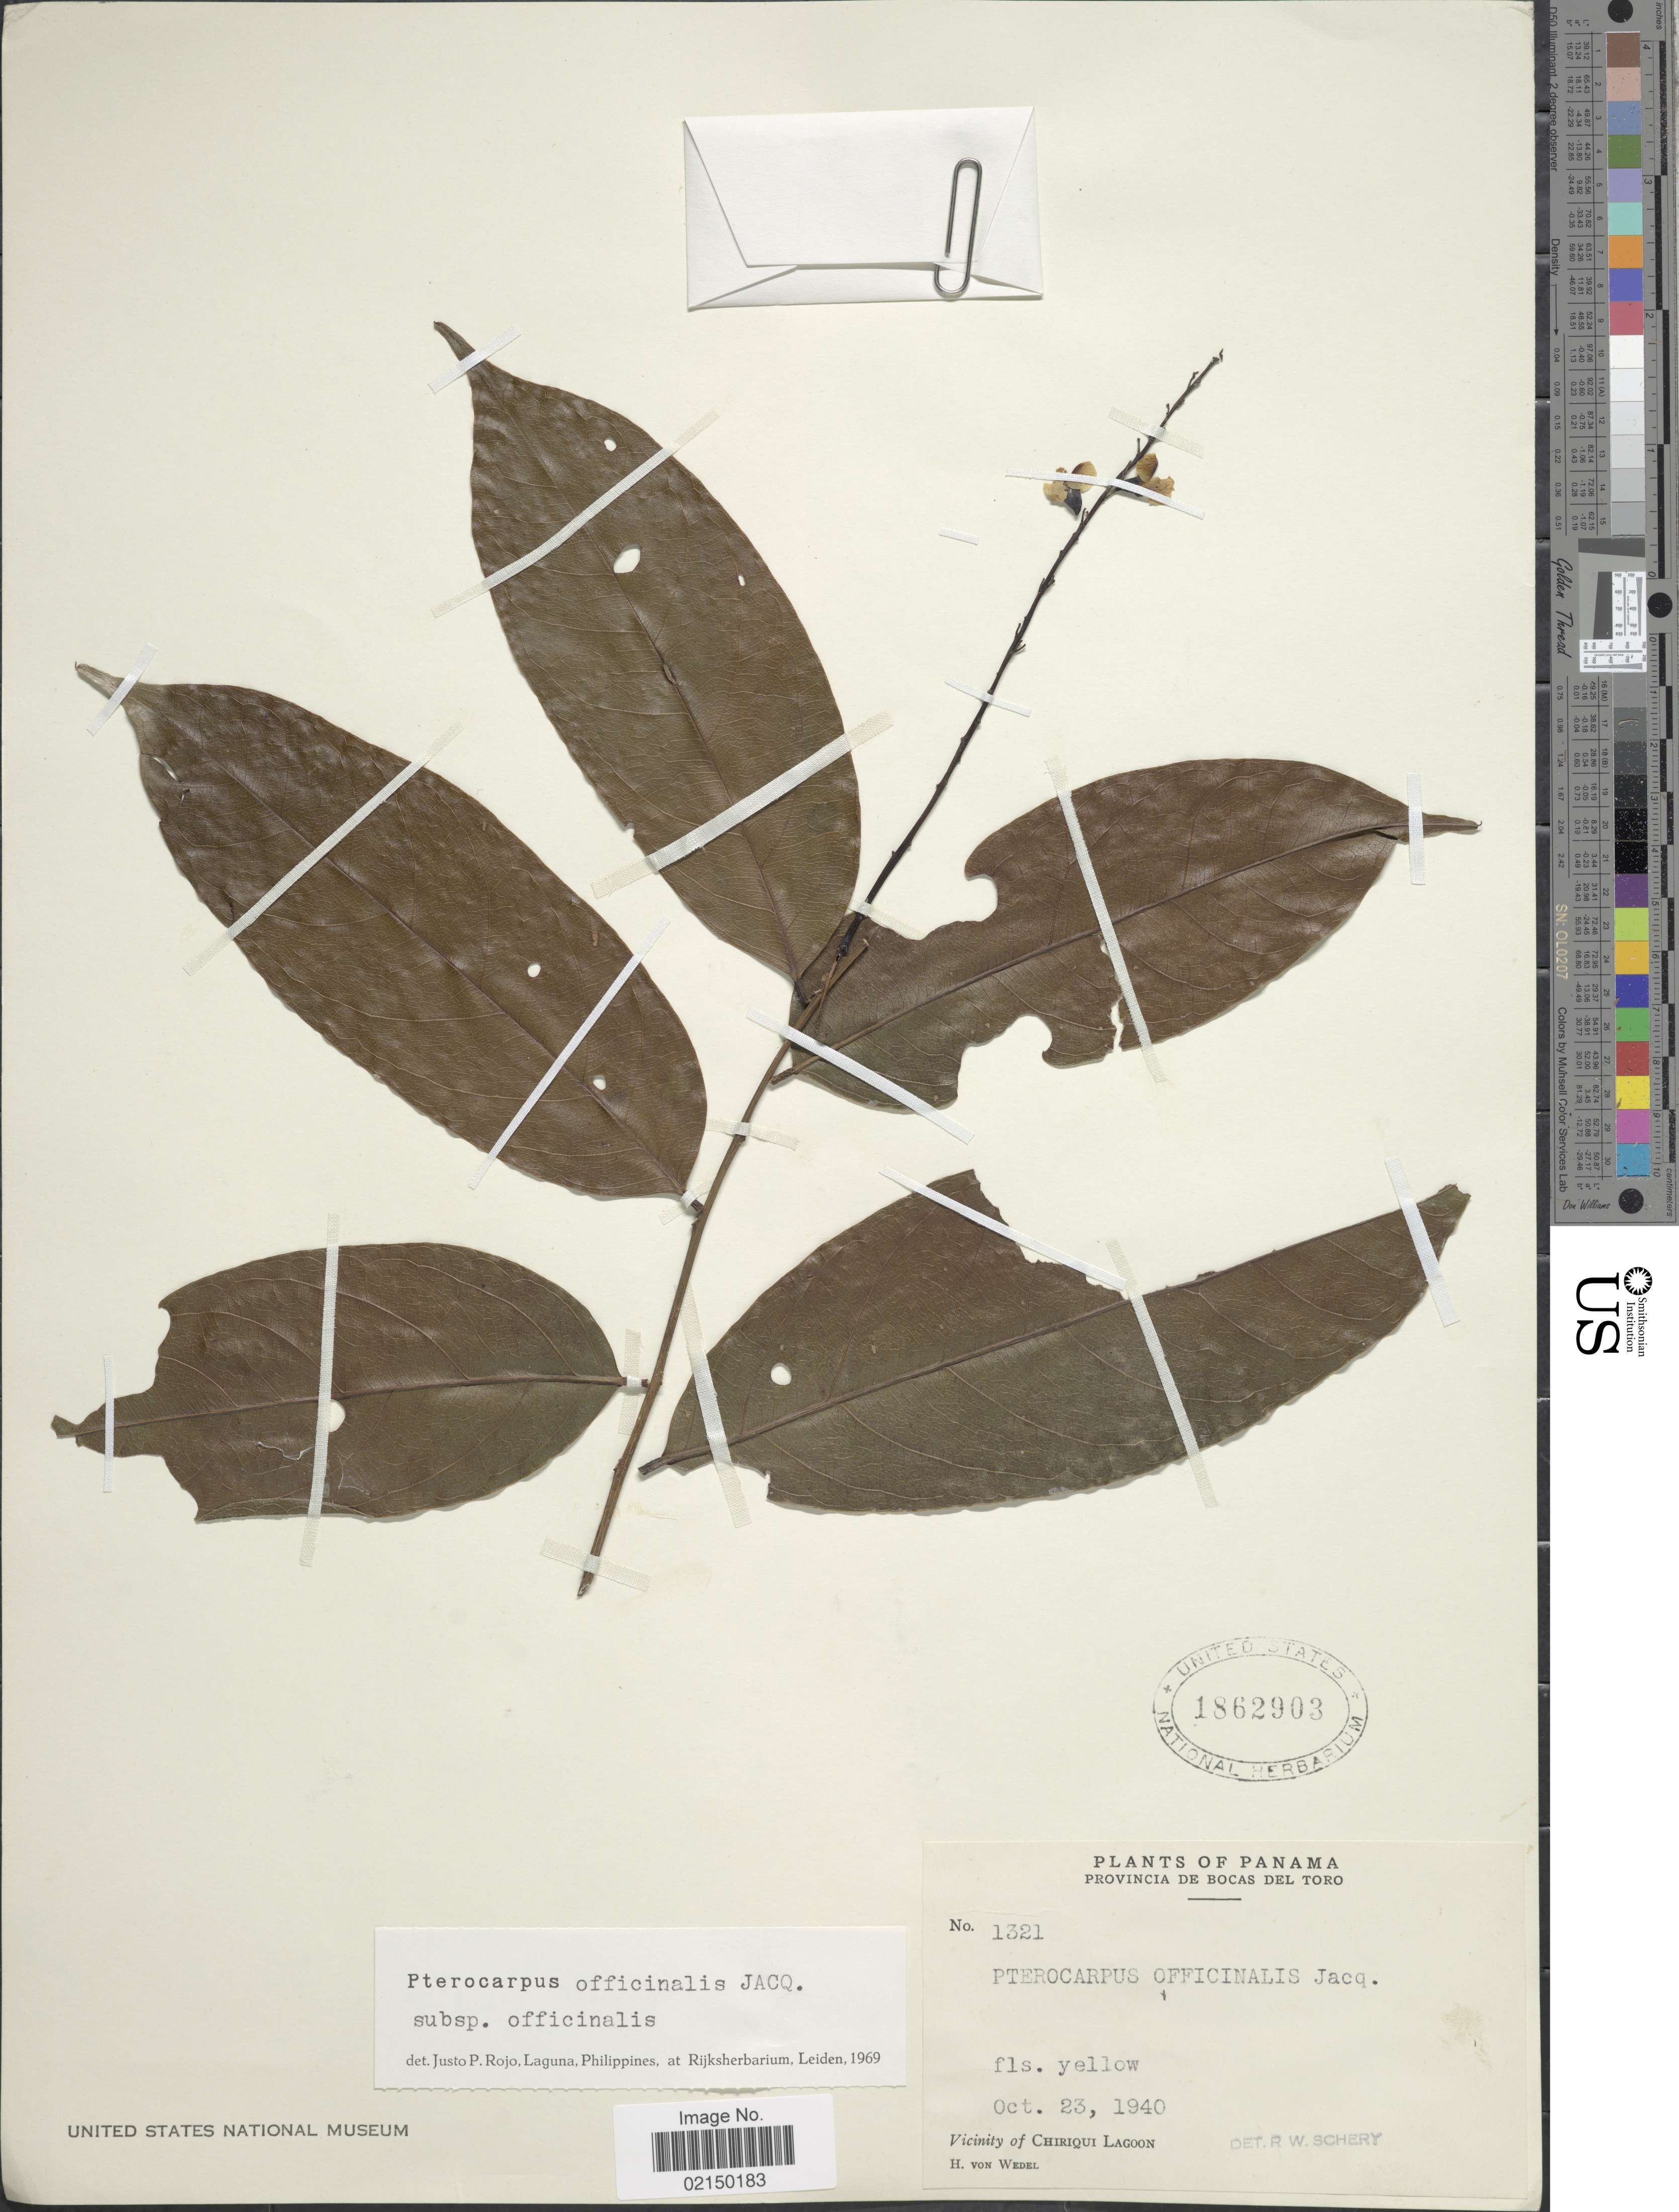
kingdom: Plantae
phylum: Tracheophyta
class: Magnoliopsida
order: Fabales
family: Fabaceae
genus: Pterocarpus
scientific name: Pterocarpus officinalis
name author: Jacq.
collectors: H. von Wedel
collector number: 1321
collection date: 1940-10-23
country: Panama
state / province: Bocas del Toro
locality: Vicinity of Chiriqui Lagoon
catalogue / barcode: US 1862903